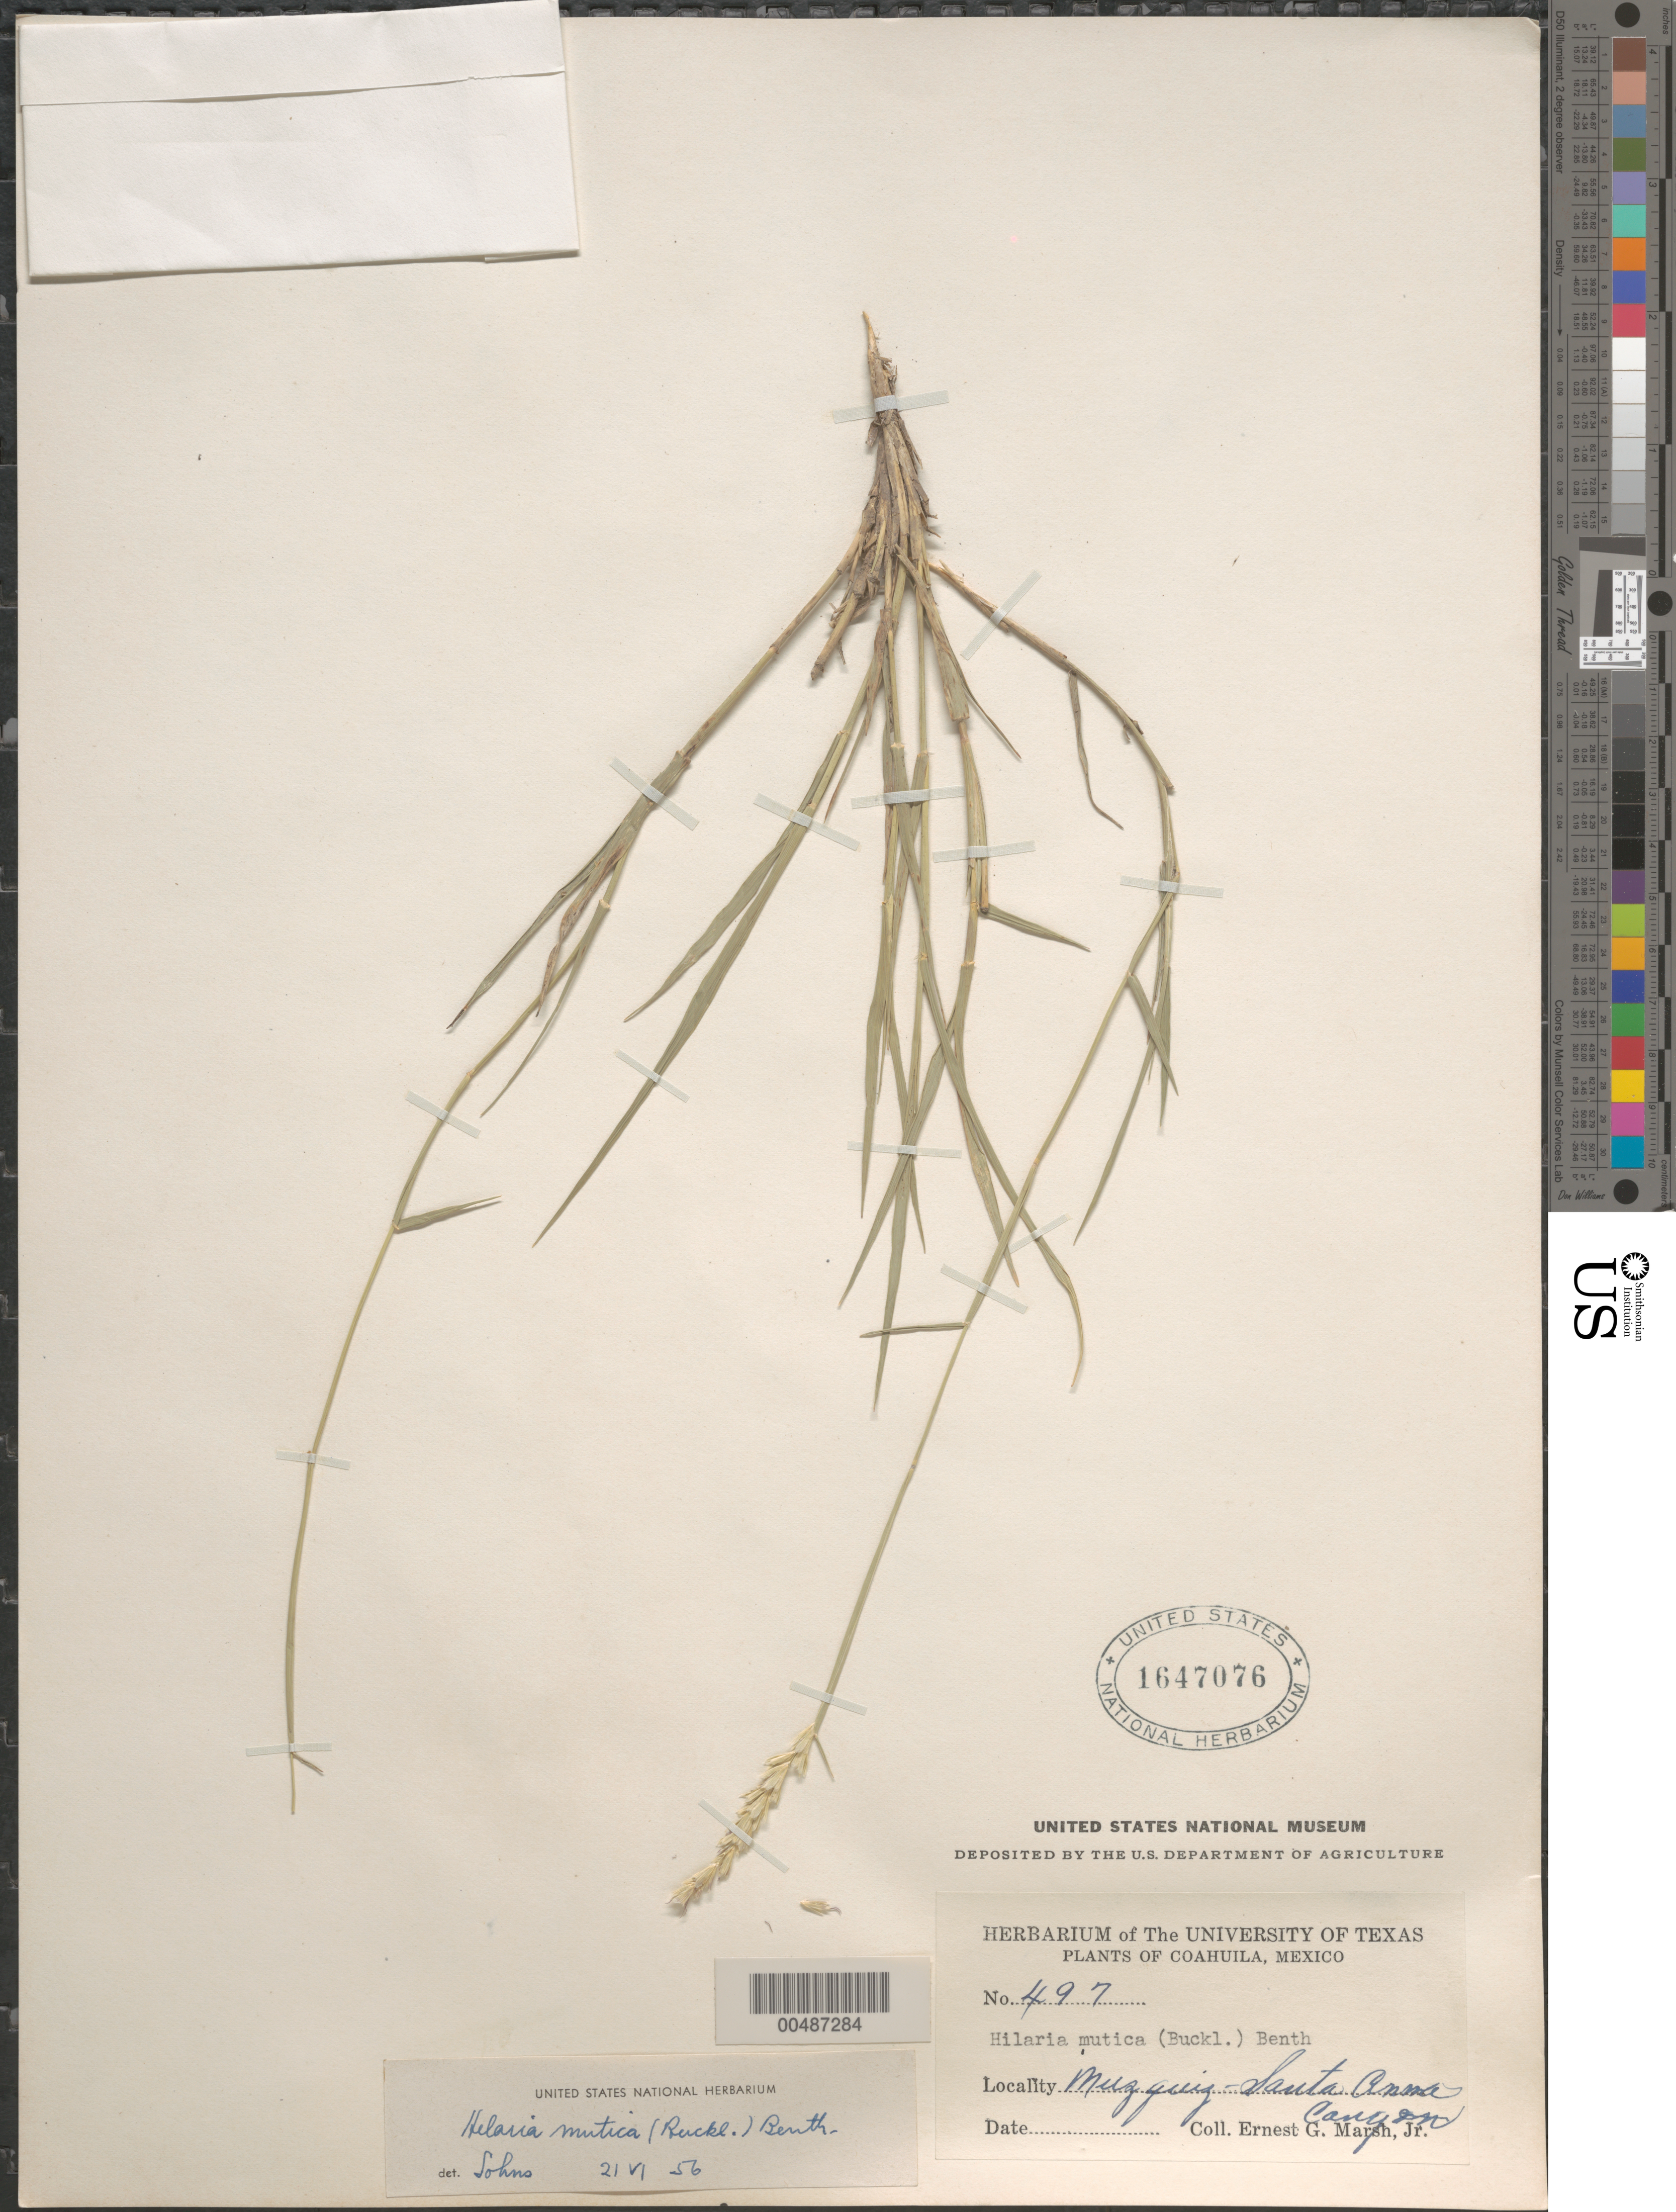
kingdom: Plantae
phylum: Tracheophyta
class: Liliopsida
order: Poales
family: Poaceae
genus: Hilaria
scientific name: Hilaria mutica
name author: (Buckley) Benth.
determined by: Sohns, E. R.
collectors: E. G. Marsh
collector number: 497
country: Mexico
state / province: Coahuila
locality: Muzquiz, Santa Anna Canyon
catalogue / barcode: US 1647076